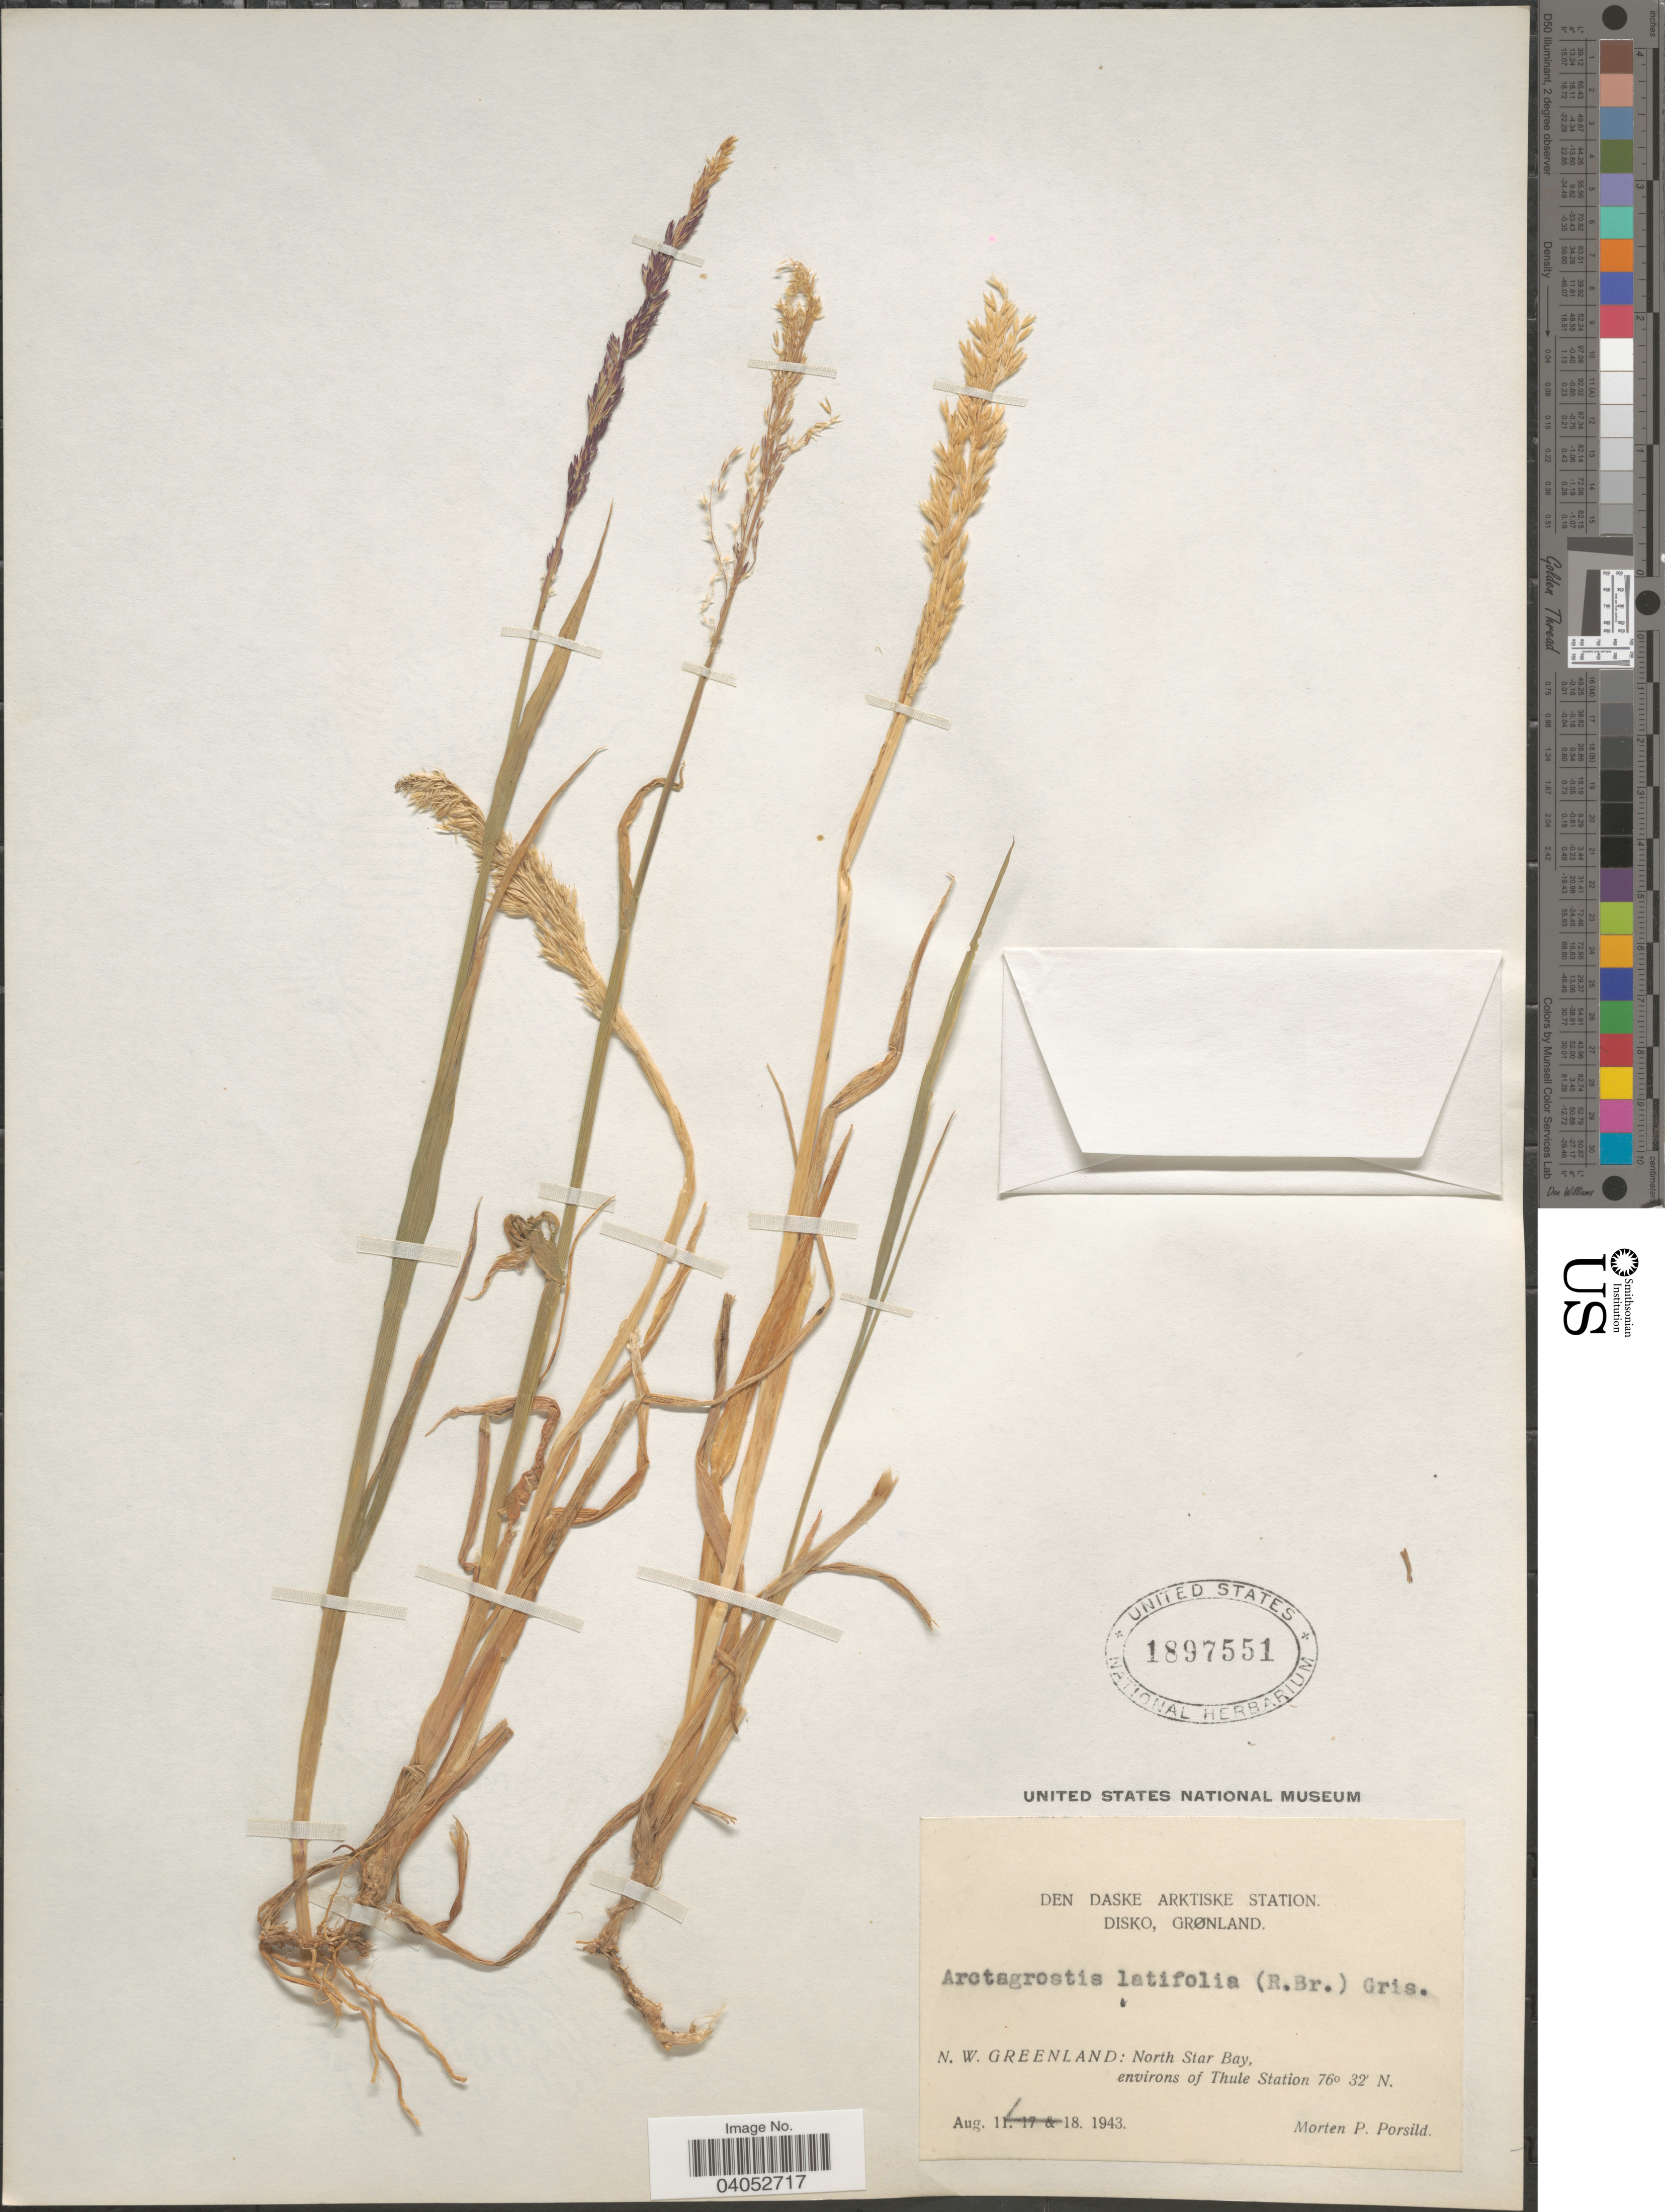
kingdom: Plantae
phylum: Tracheophyta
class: Liliopsida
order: Poales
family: Poaceae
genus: Arctagrostis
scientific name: Arctagrostis latifolia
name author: (R. Br.) Griseb.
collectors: M. P. Porsild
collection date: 1943-08-18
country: Greenland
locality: Den Daske Arktiske Station. Disko, Grønland. N. W. Greenland: North Star Bay, environs of Thule Station.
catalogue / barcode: US 1897551